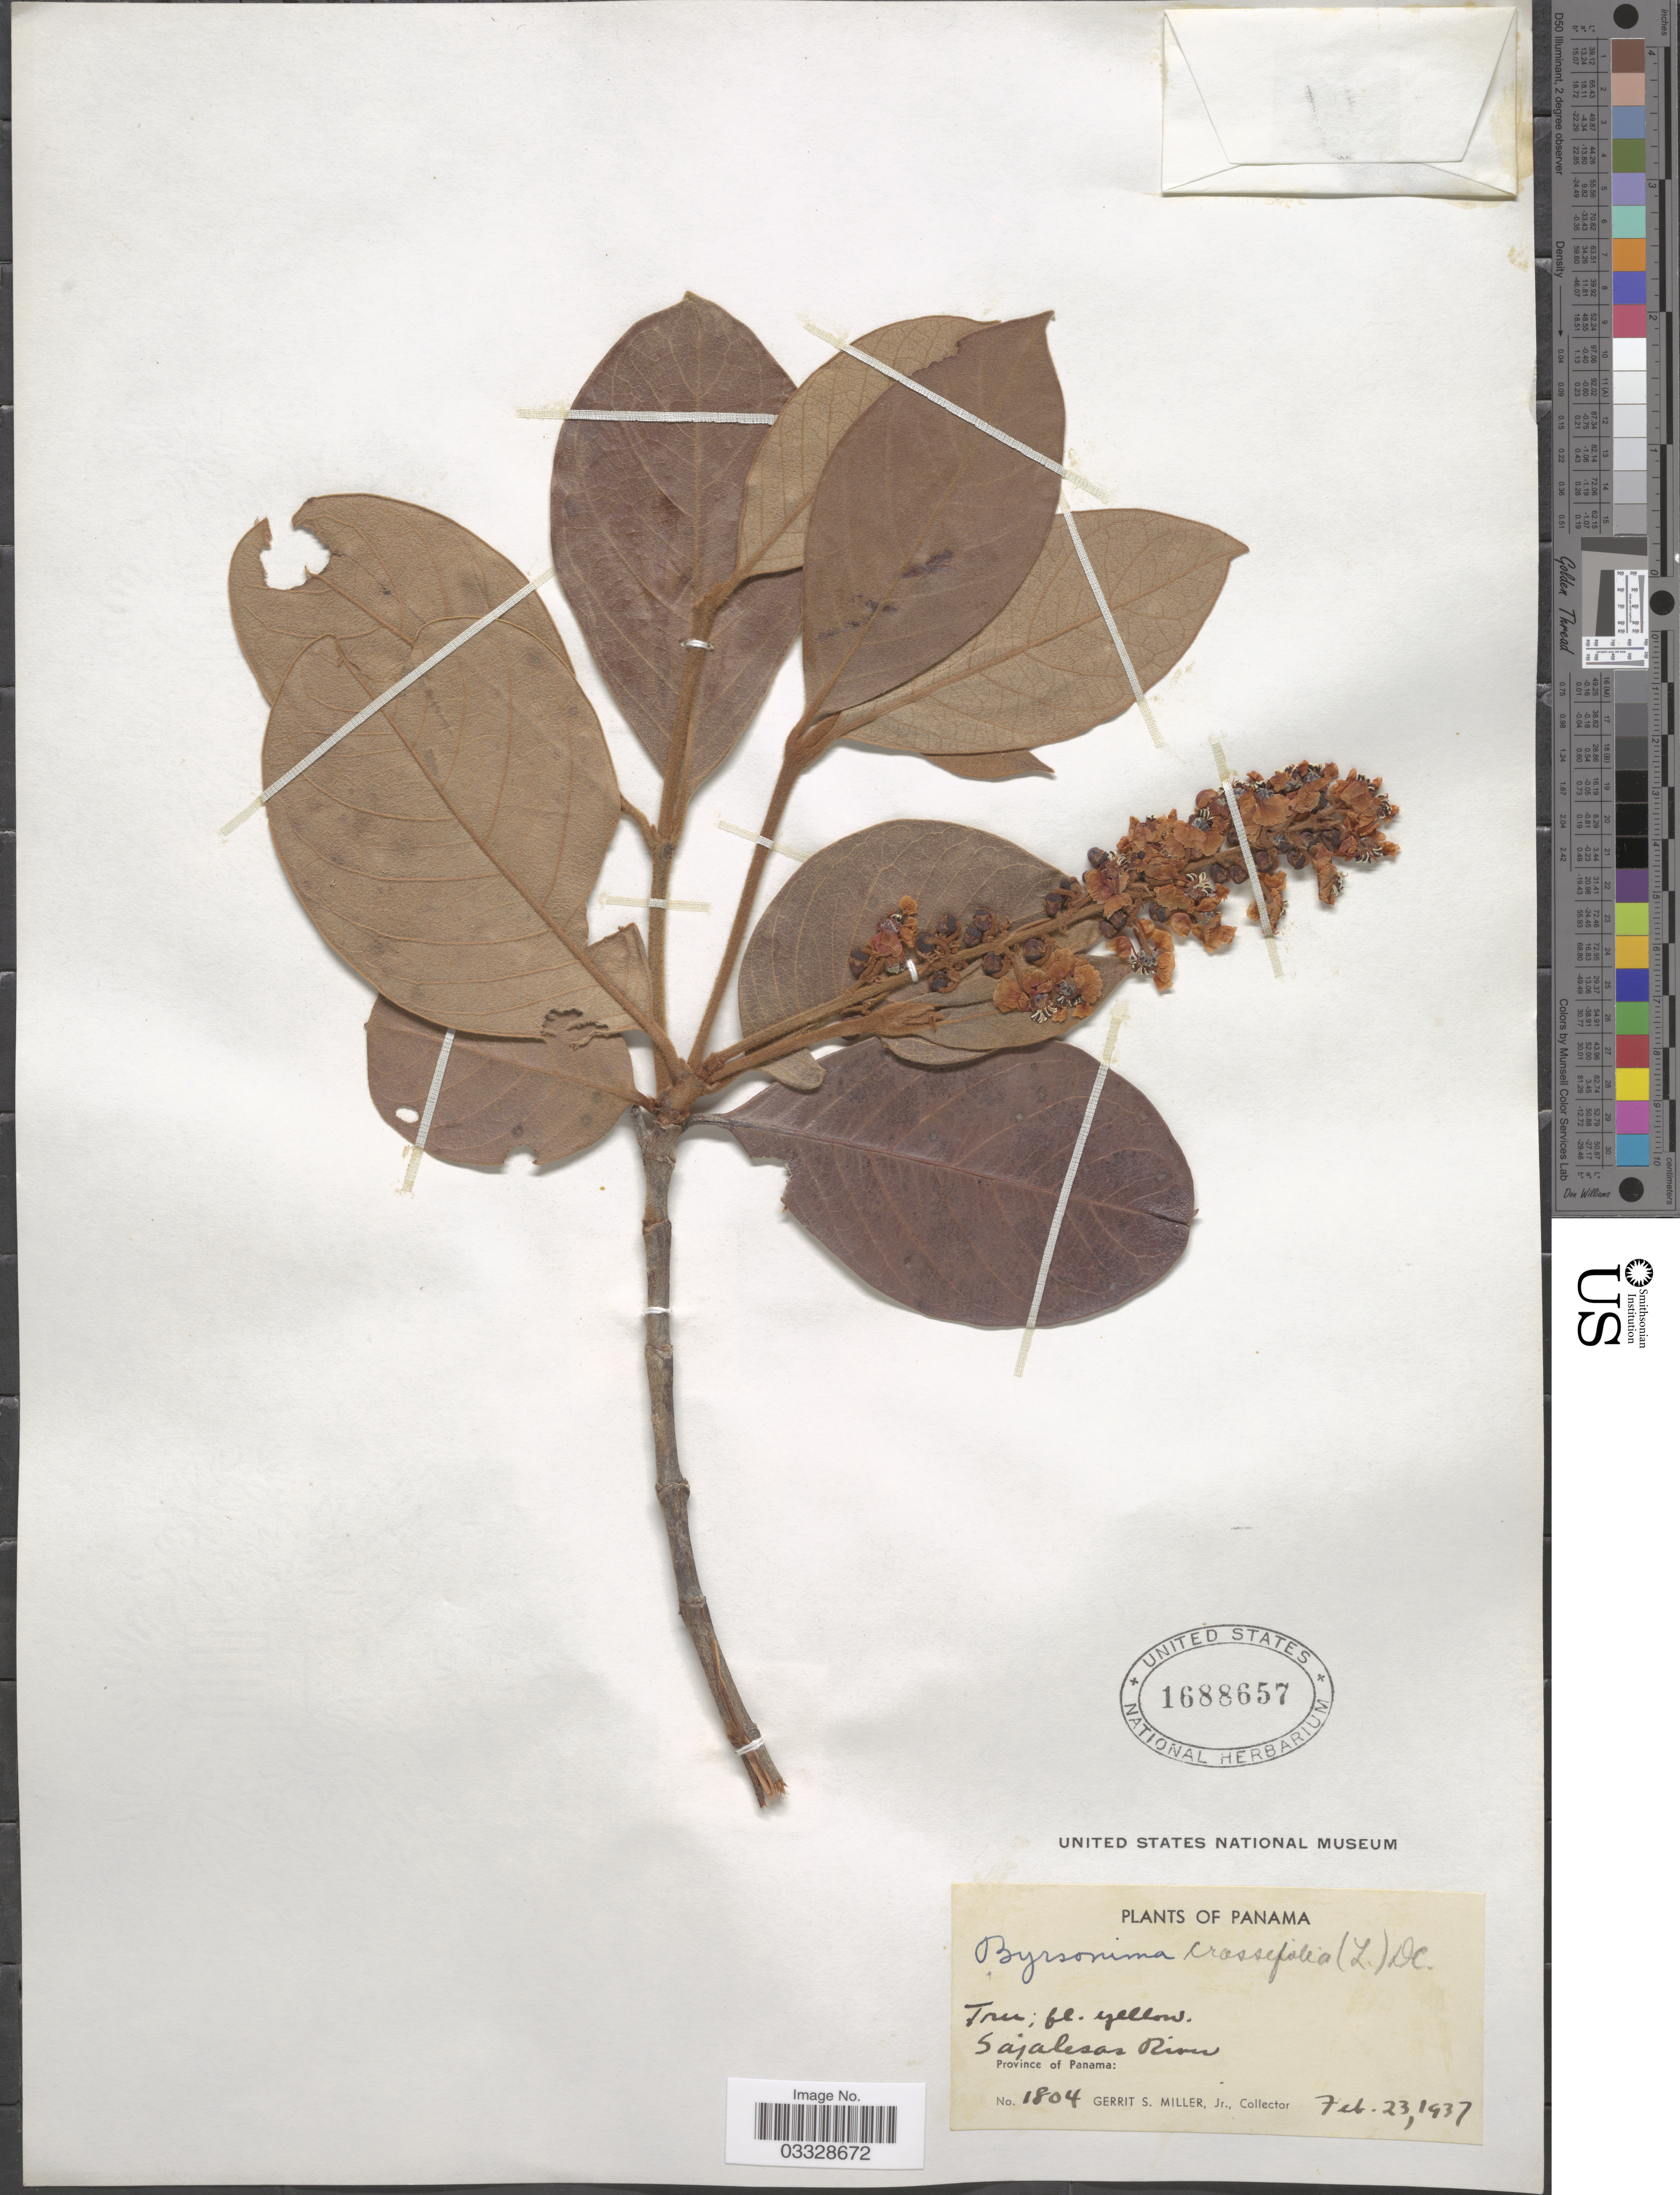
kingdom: Plantae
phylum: Tracheophyta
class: Magnoliopsida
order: Malpighiales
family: Malpighiaceae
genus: Byrsonima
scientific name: Byrsonima crassifolia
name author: (L.) Kunth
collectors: G. S. Miller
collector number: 1804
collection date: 1937-02-23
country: Panama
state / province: Panamá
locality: Sajalesas River.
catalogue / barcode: US 1688657